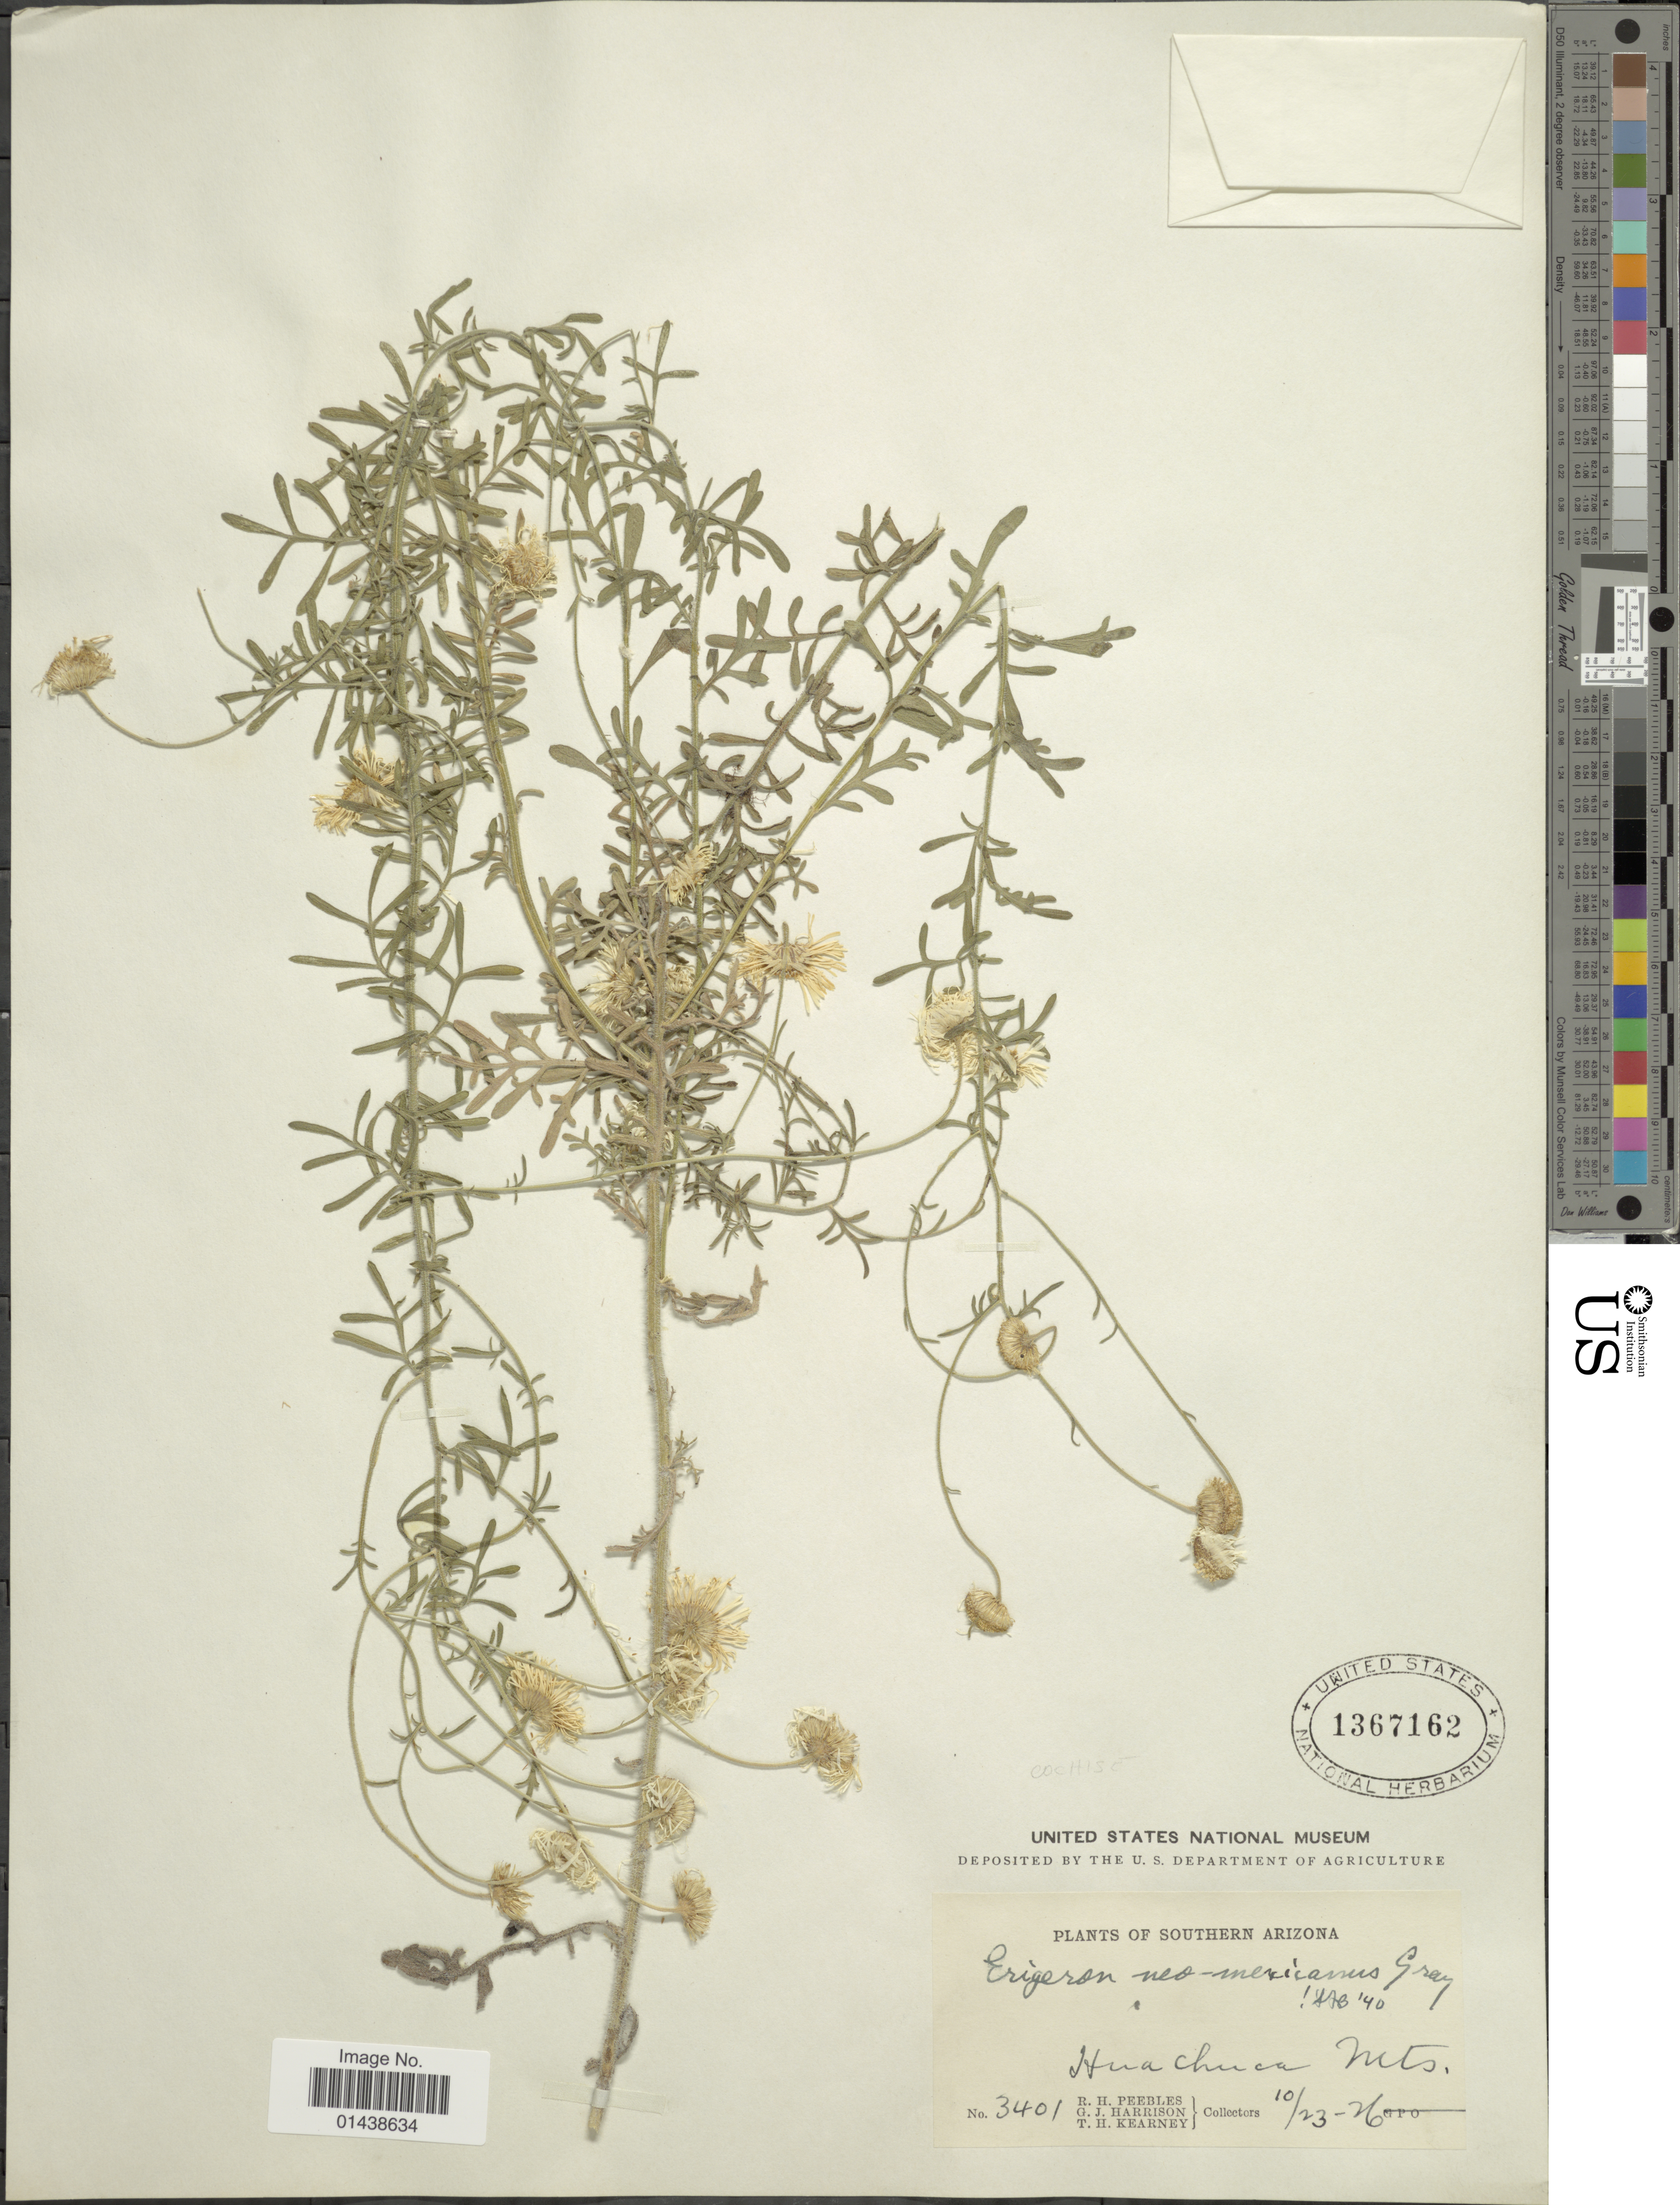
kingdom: Plantae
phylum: Tracheophyta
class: Magnoliopsida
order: Asterales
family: Asteraceae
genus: Erigeron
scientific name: Erigeron neomexicanus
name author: A. Gray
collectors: R. H. Peebles, G. J. Harrison & T. H. Kearney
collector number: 3401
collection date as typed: Transcribed d/m/y: 23/10/26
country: United States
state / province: Arizona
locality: Southern Arizona. Huachuca Mts.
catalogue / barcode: US 1367162